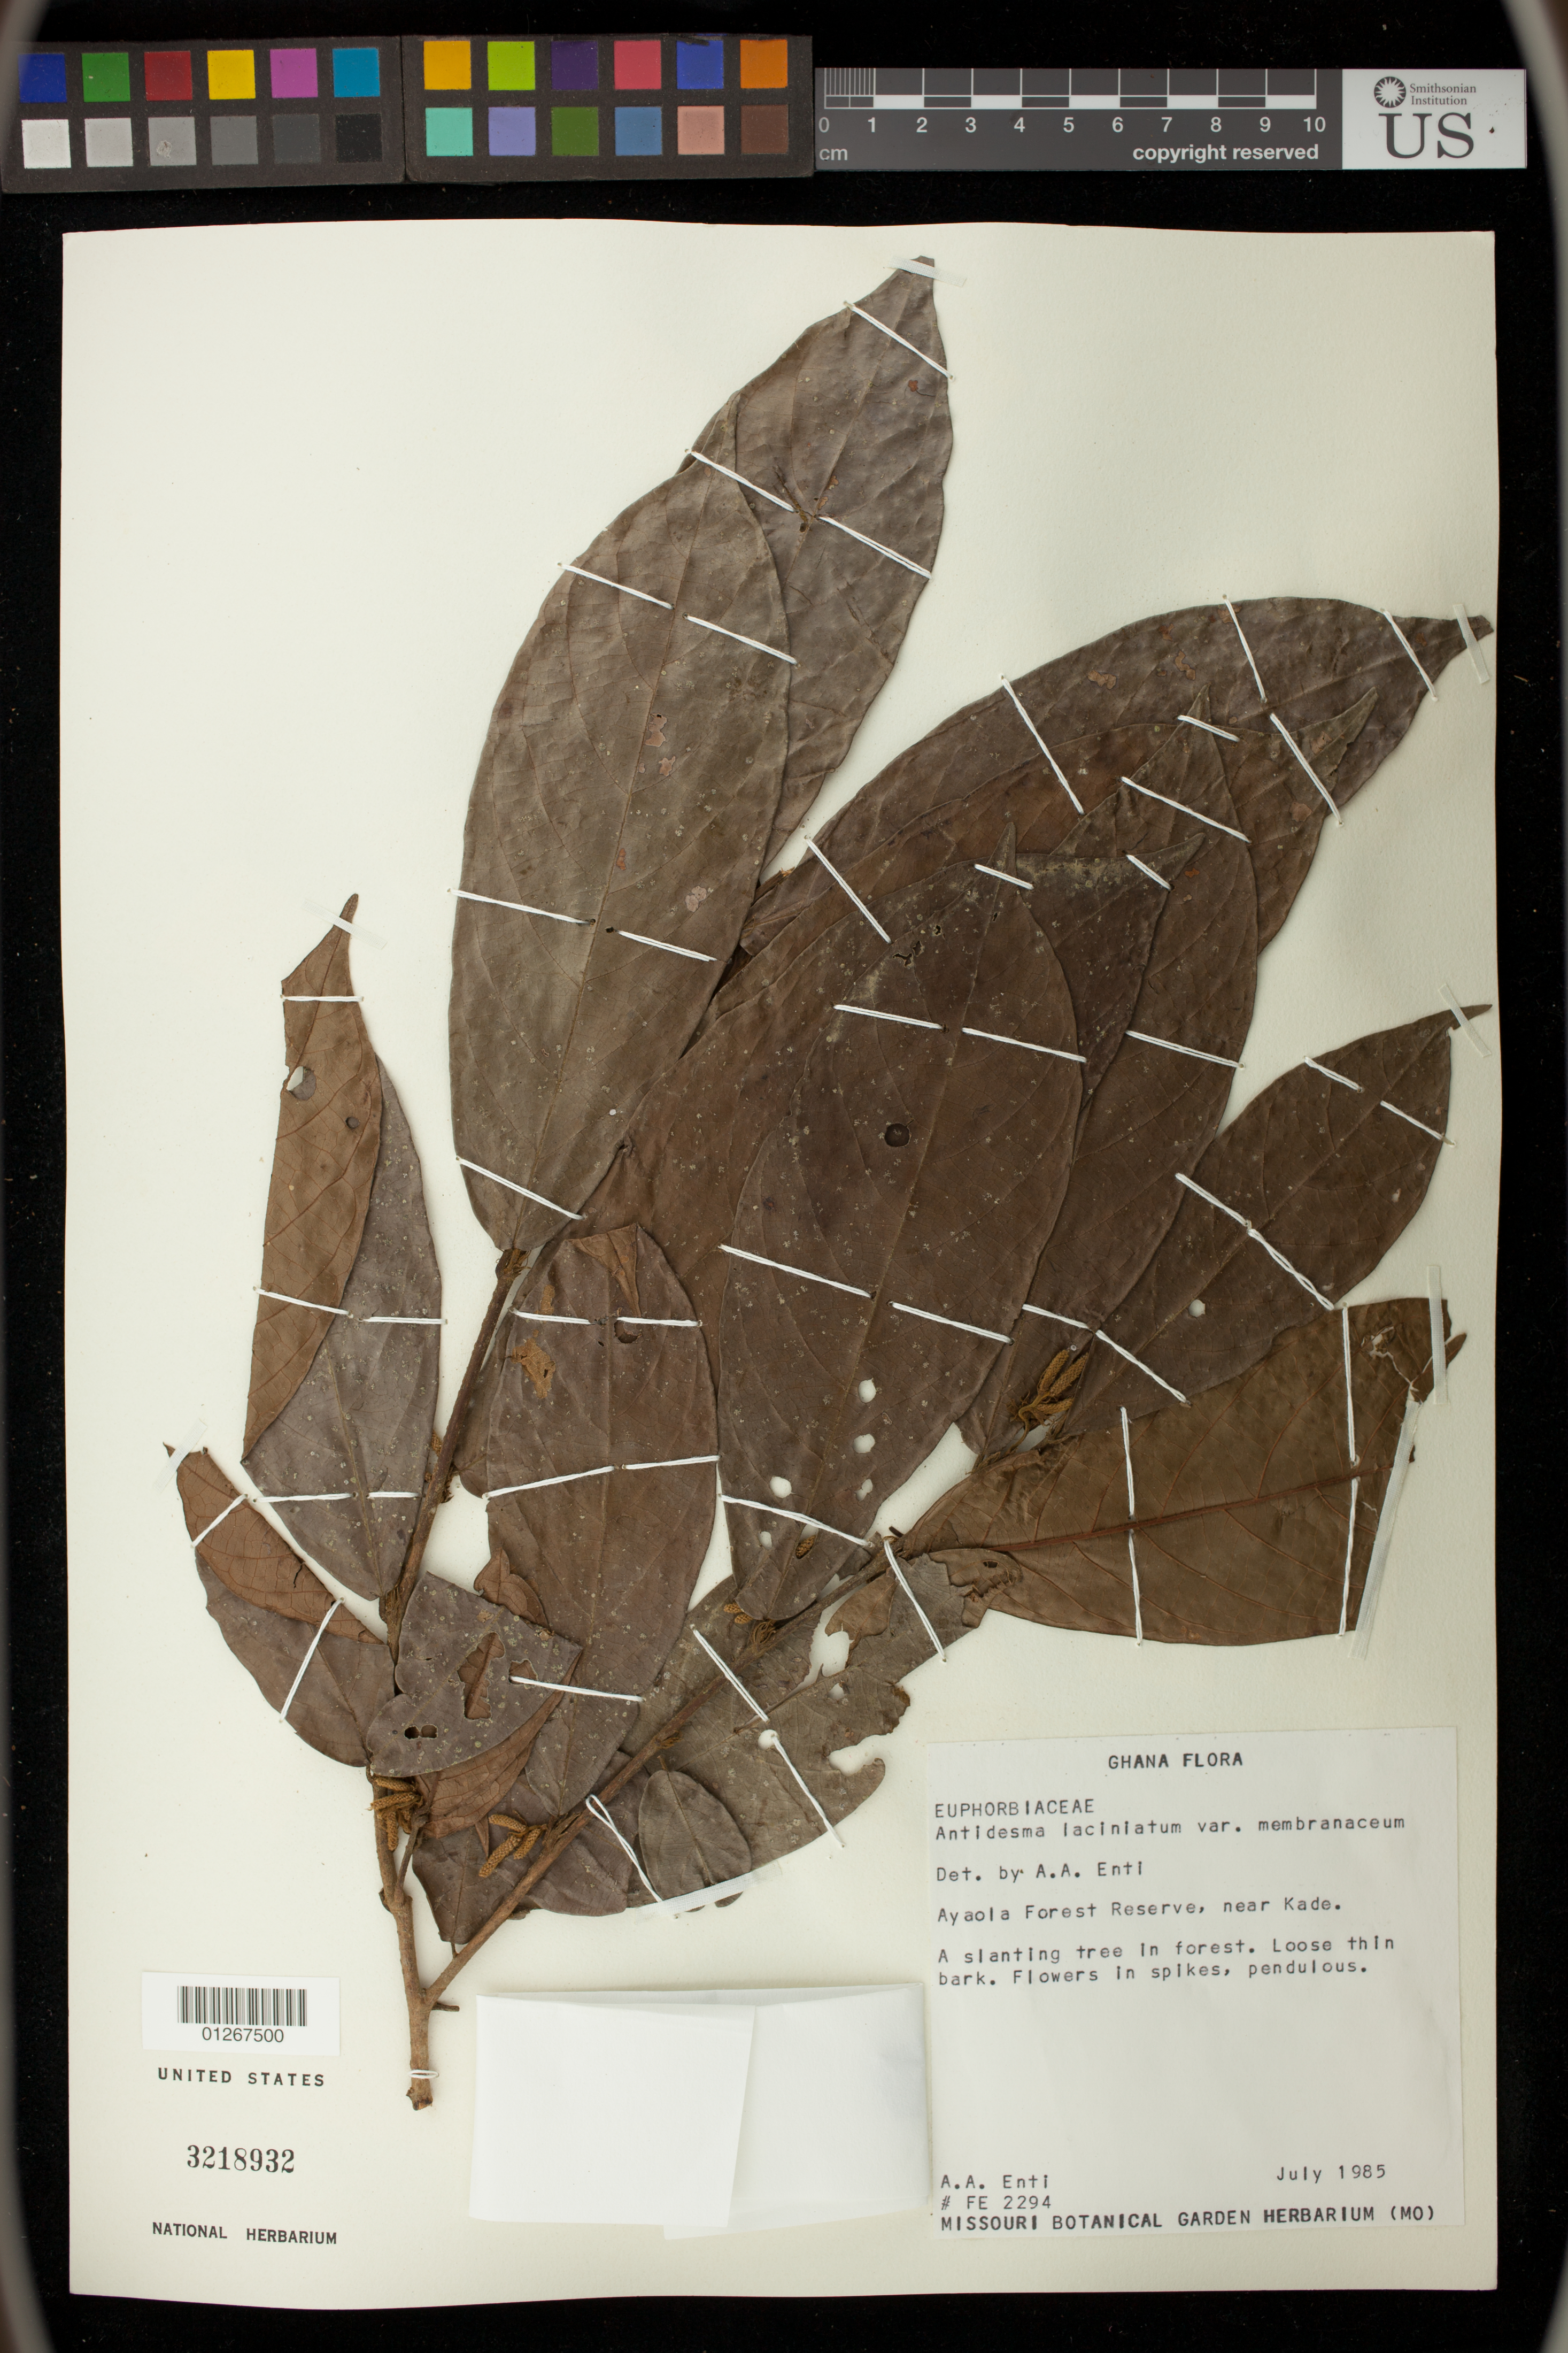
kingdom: Plantae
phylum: Tracheophyta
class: Magnoliopsida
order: Malpighiales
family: Phyllanthaceae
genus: Antidesma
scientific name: Antidesma laciniatum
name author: Müll. Arg.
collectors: A. Enti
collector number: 2294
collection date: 1985-07-01/1985-07-31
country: Ghana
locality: Ayaola Forest Reserve, Kade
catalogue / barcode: US 3218932